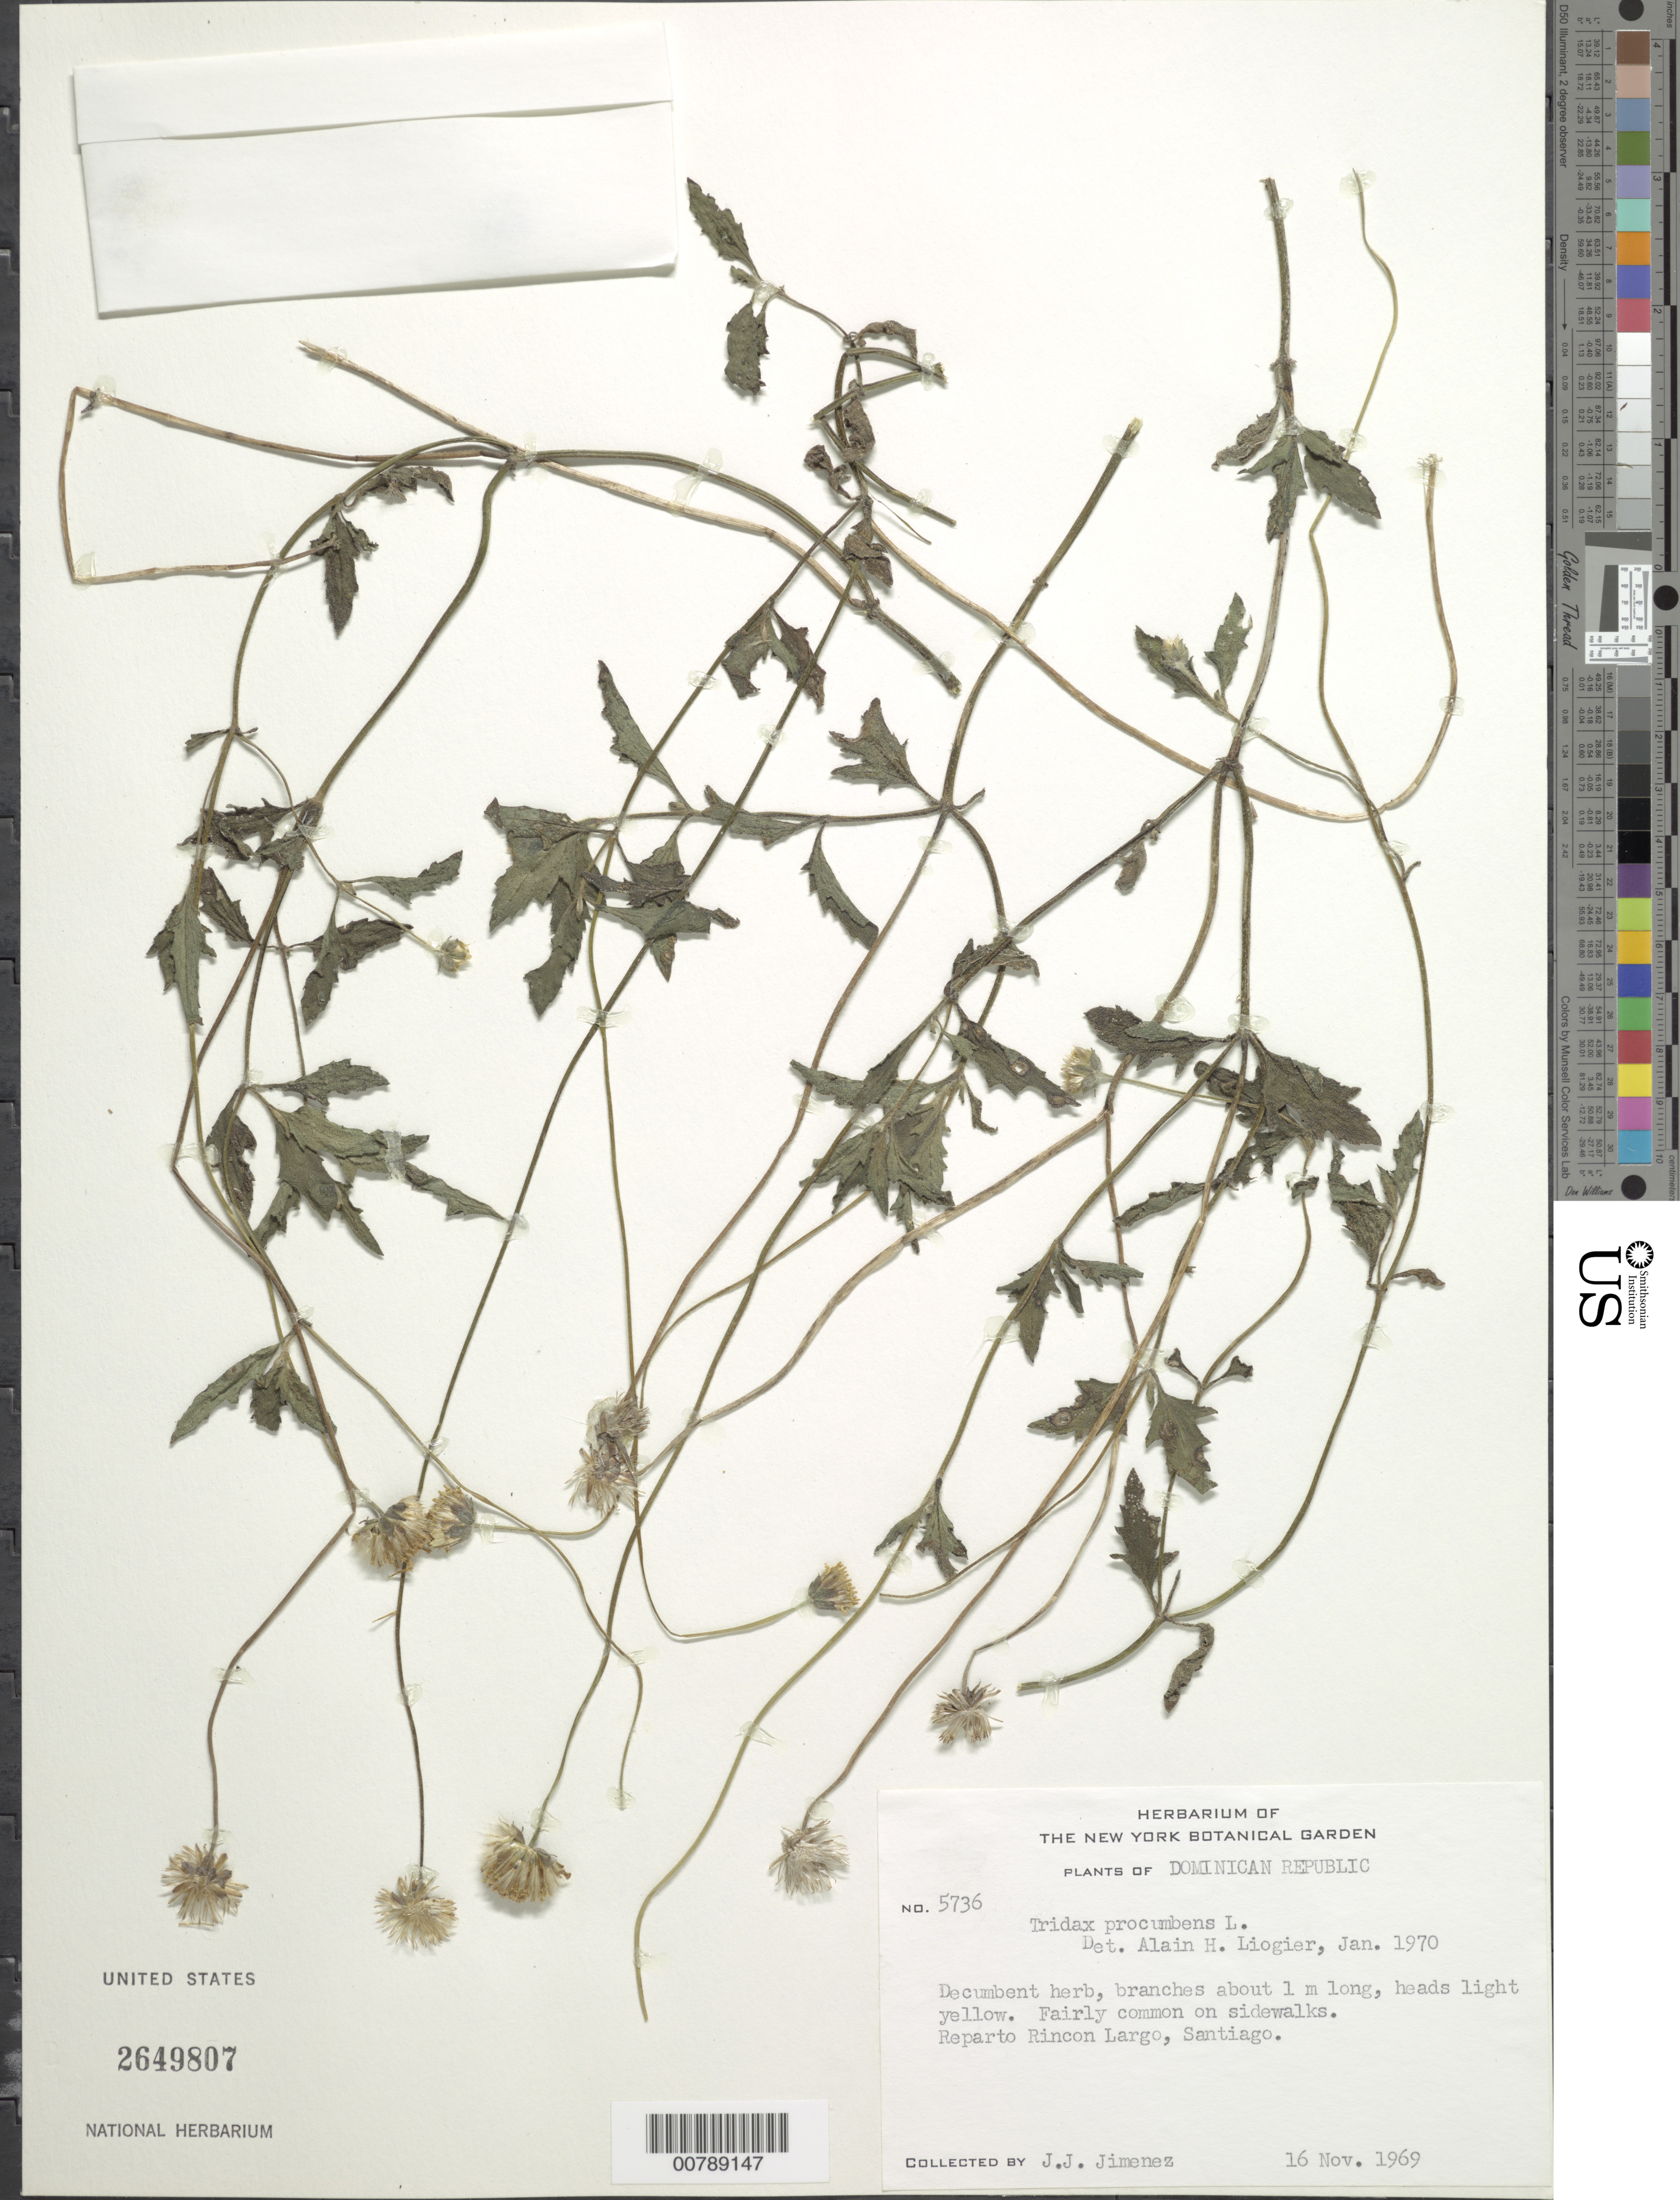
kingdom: Plantae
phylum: Tracheophyta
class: Magnoliopsida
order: Asterales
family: Asteraceae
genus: Tridax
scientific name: Tridax procumbens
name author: L.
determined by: Liogier, Alain H.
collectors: J. J. Jiménez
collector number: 5736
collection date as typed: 16 Nov 1969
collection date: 1969-11-16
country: Dominican Republic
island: Hispaniola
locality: Reparto Rincon Largo, Santiago. Fairly common on sidewalks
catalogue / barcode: US 2649807